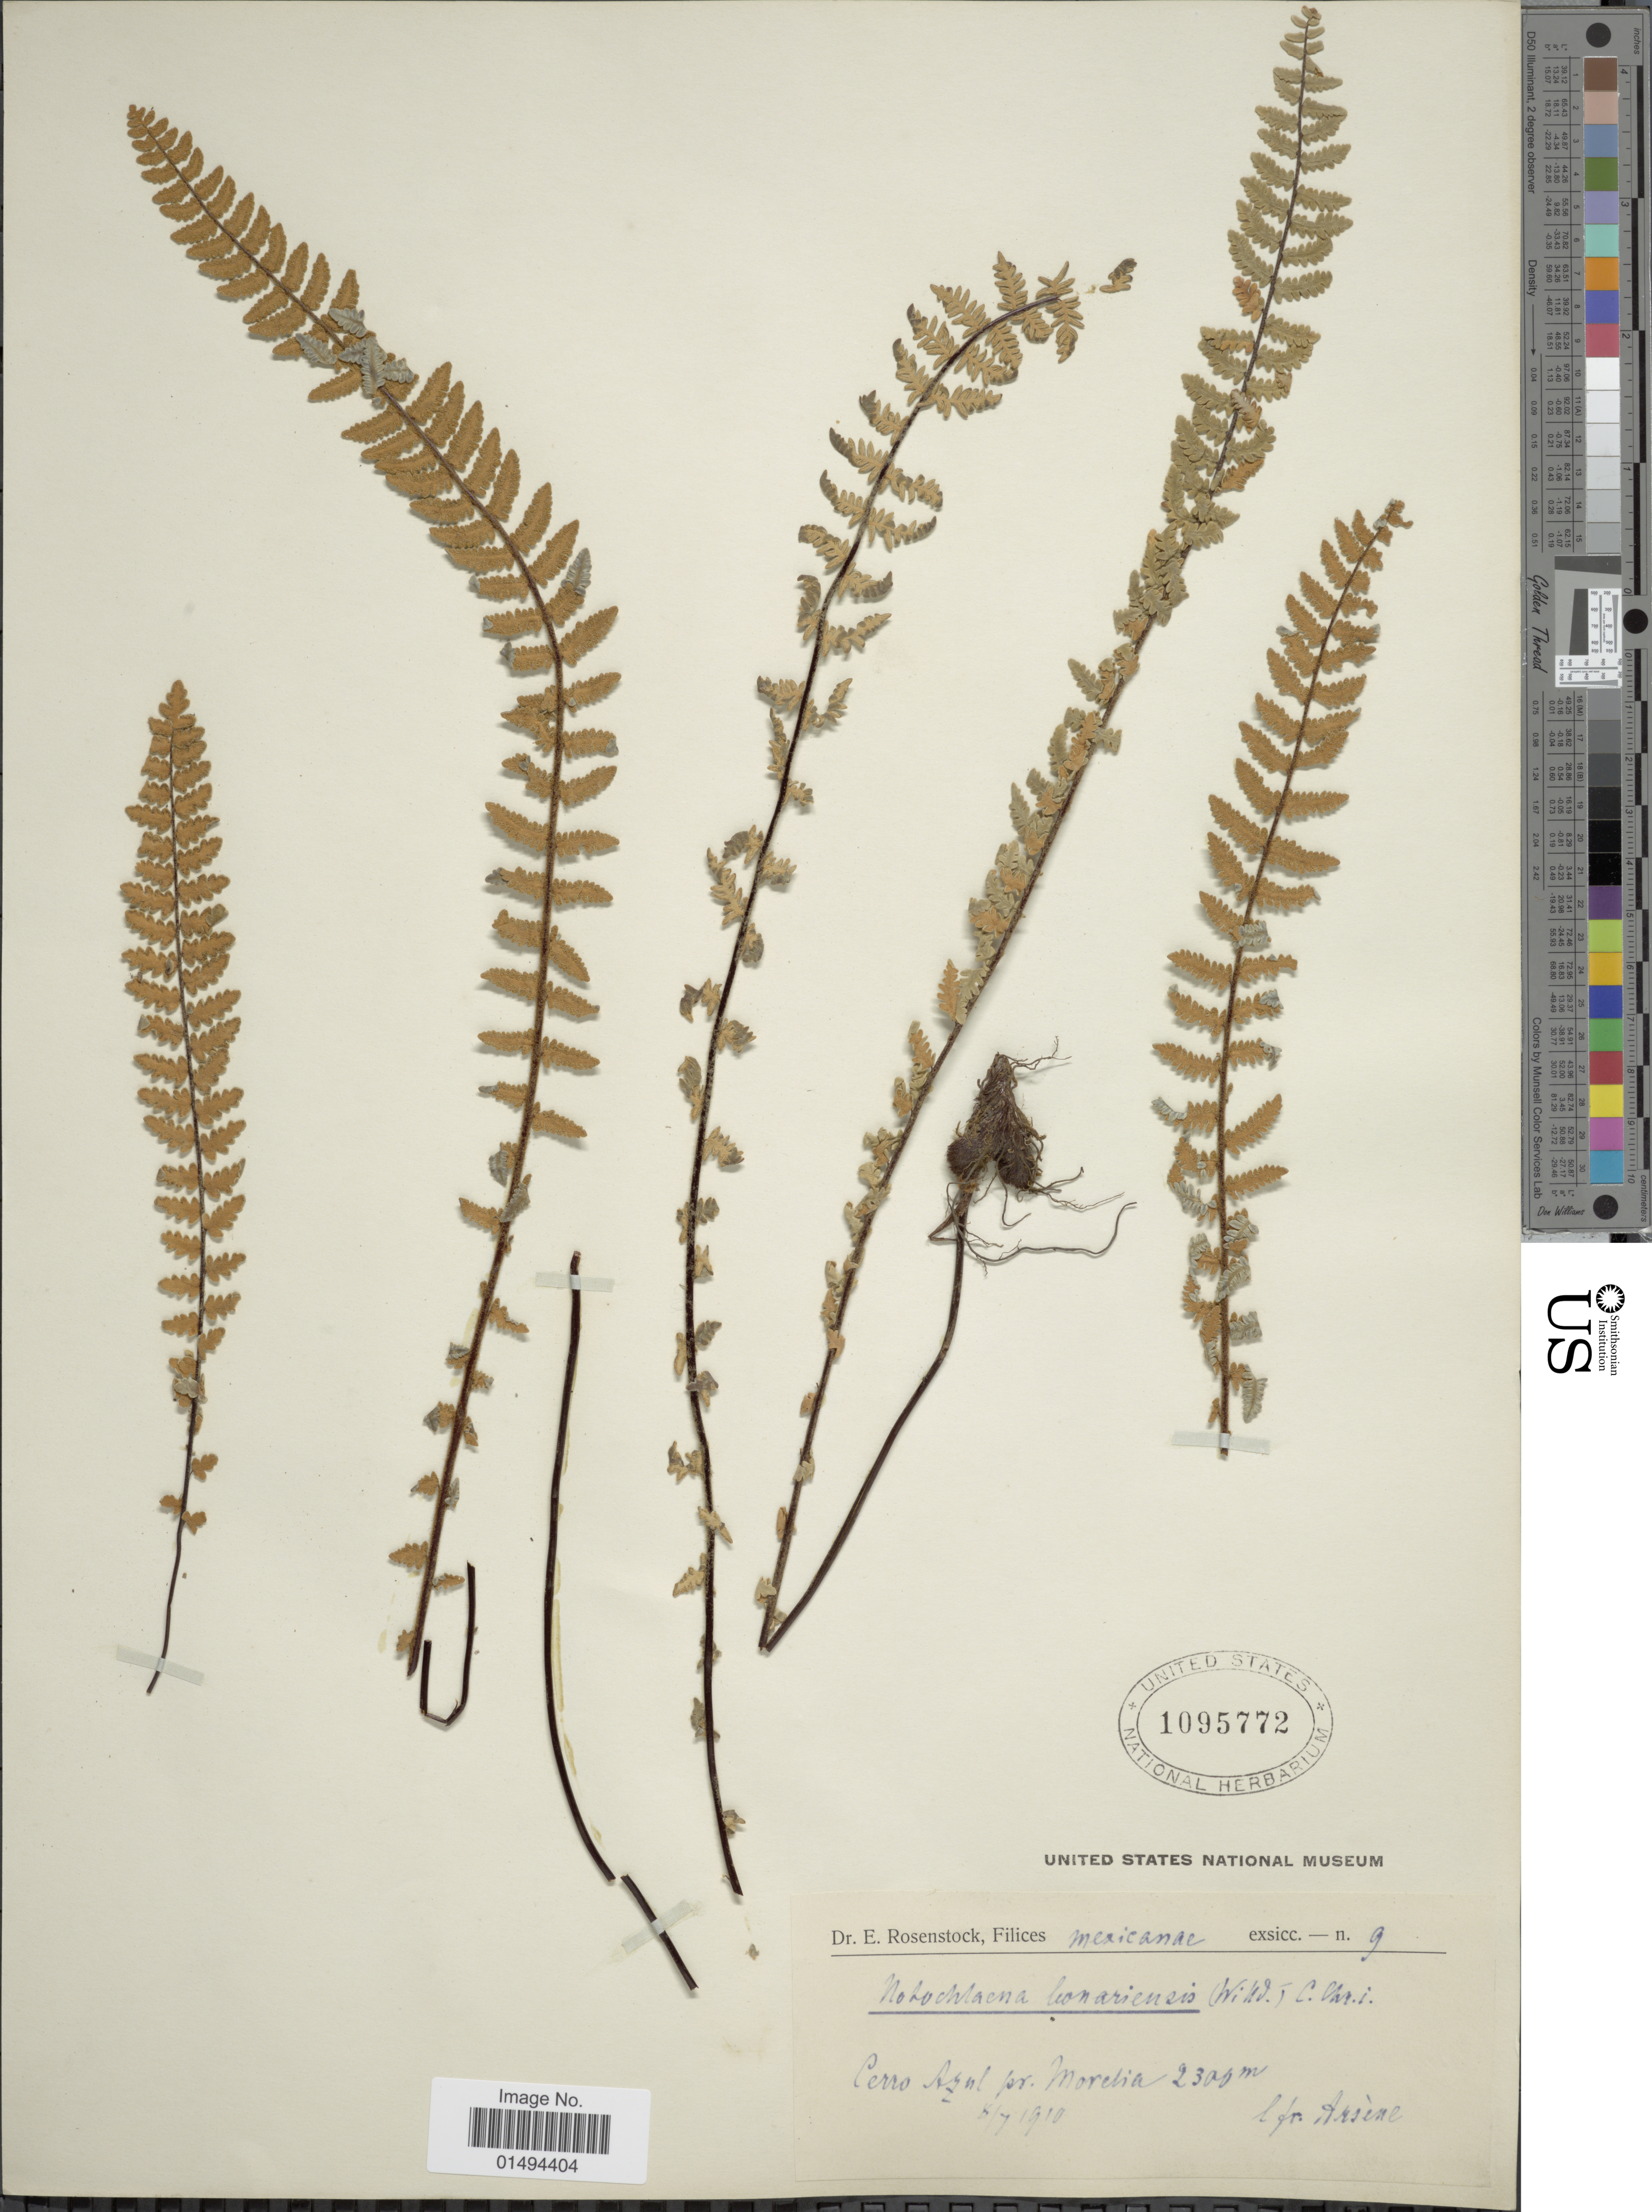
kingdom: Plantae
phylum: Tracheophyta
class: Polypodiopsida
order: Polypodiales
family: Pteridaceae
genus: Myriopteris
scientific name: Myriopteris aurea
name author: (Poir.) Grusz & Windham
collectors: Bro. G. Arsène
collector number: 9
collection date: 1910-07-08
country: Mexico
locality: Cerro Azul, Morelia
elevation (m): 2300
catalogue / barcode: US 1095772